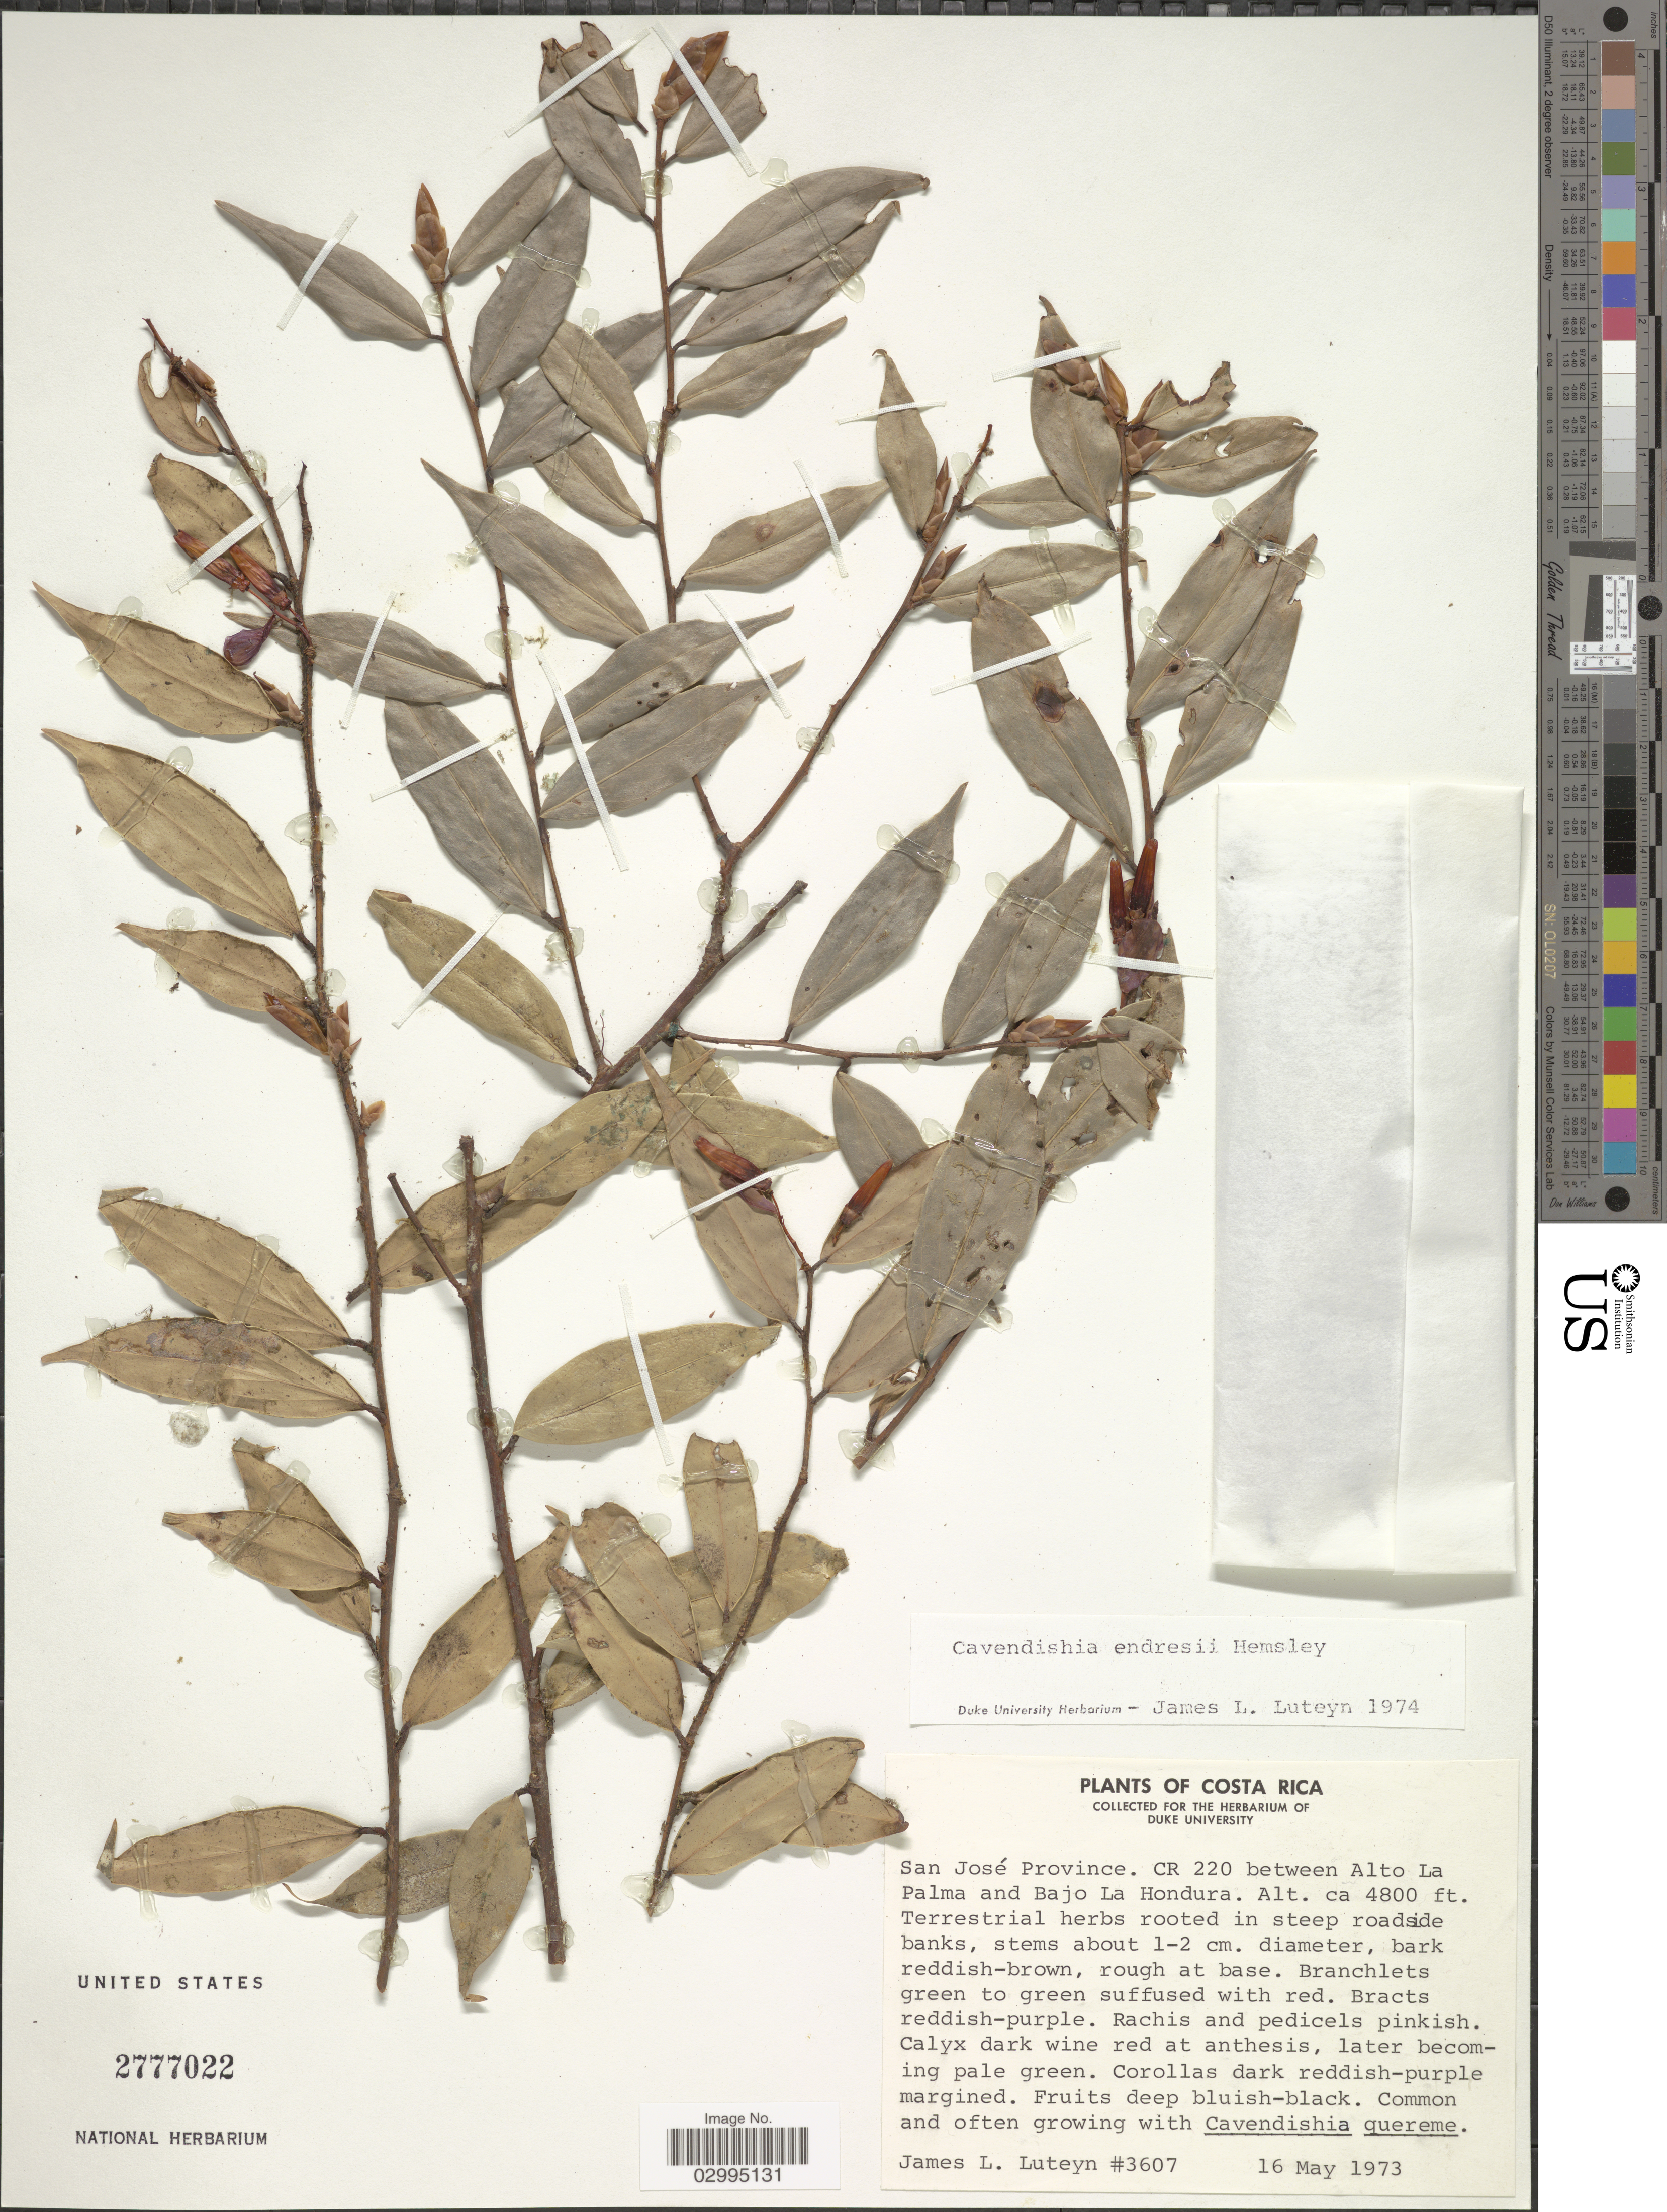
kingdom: Plantae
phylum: Tracheophyta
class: Magnoliopsida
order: Ericales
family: Ericaceae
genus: Cavendishia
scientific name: Cavendishia endresii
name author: Hemsl.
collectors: J. L. Luteyn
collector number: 3607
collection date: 1973-05-16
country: Costa Rica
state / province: San José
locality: San José Province. CR 220 between Alto La Palma and Bajo La Hondura.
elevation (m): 1463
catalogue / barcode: US 2777022